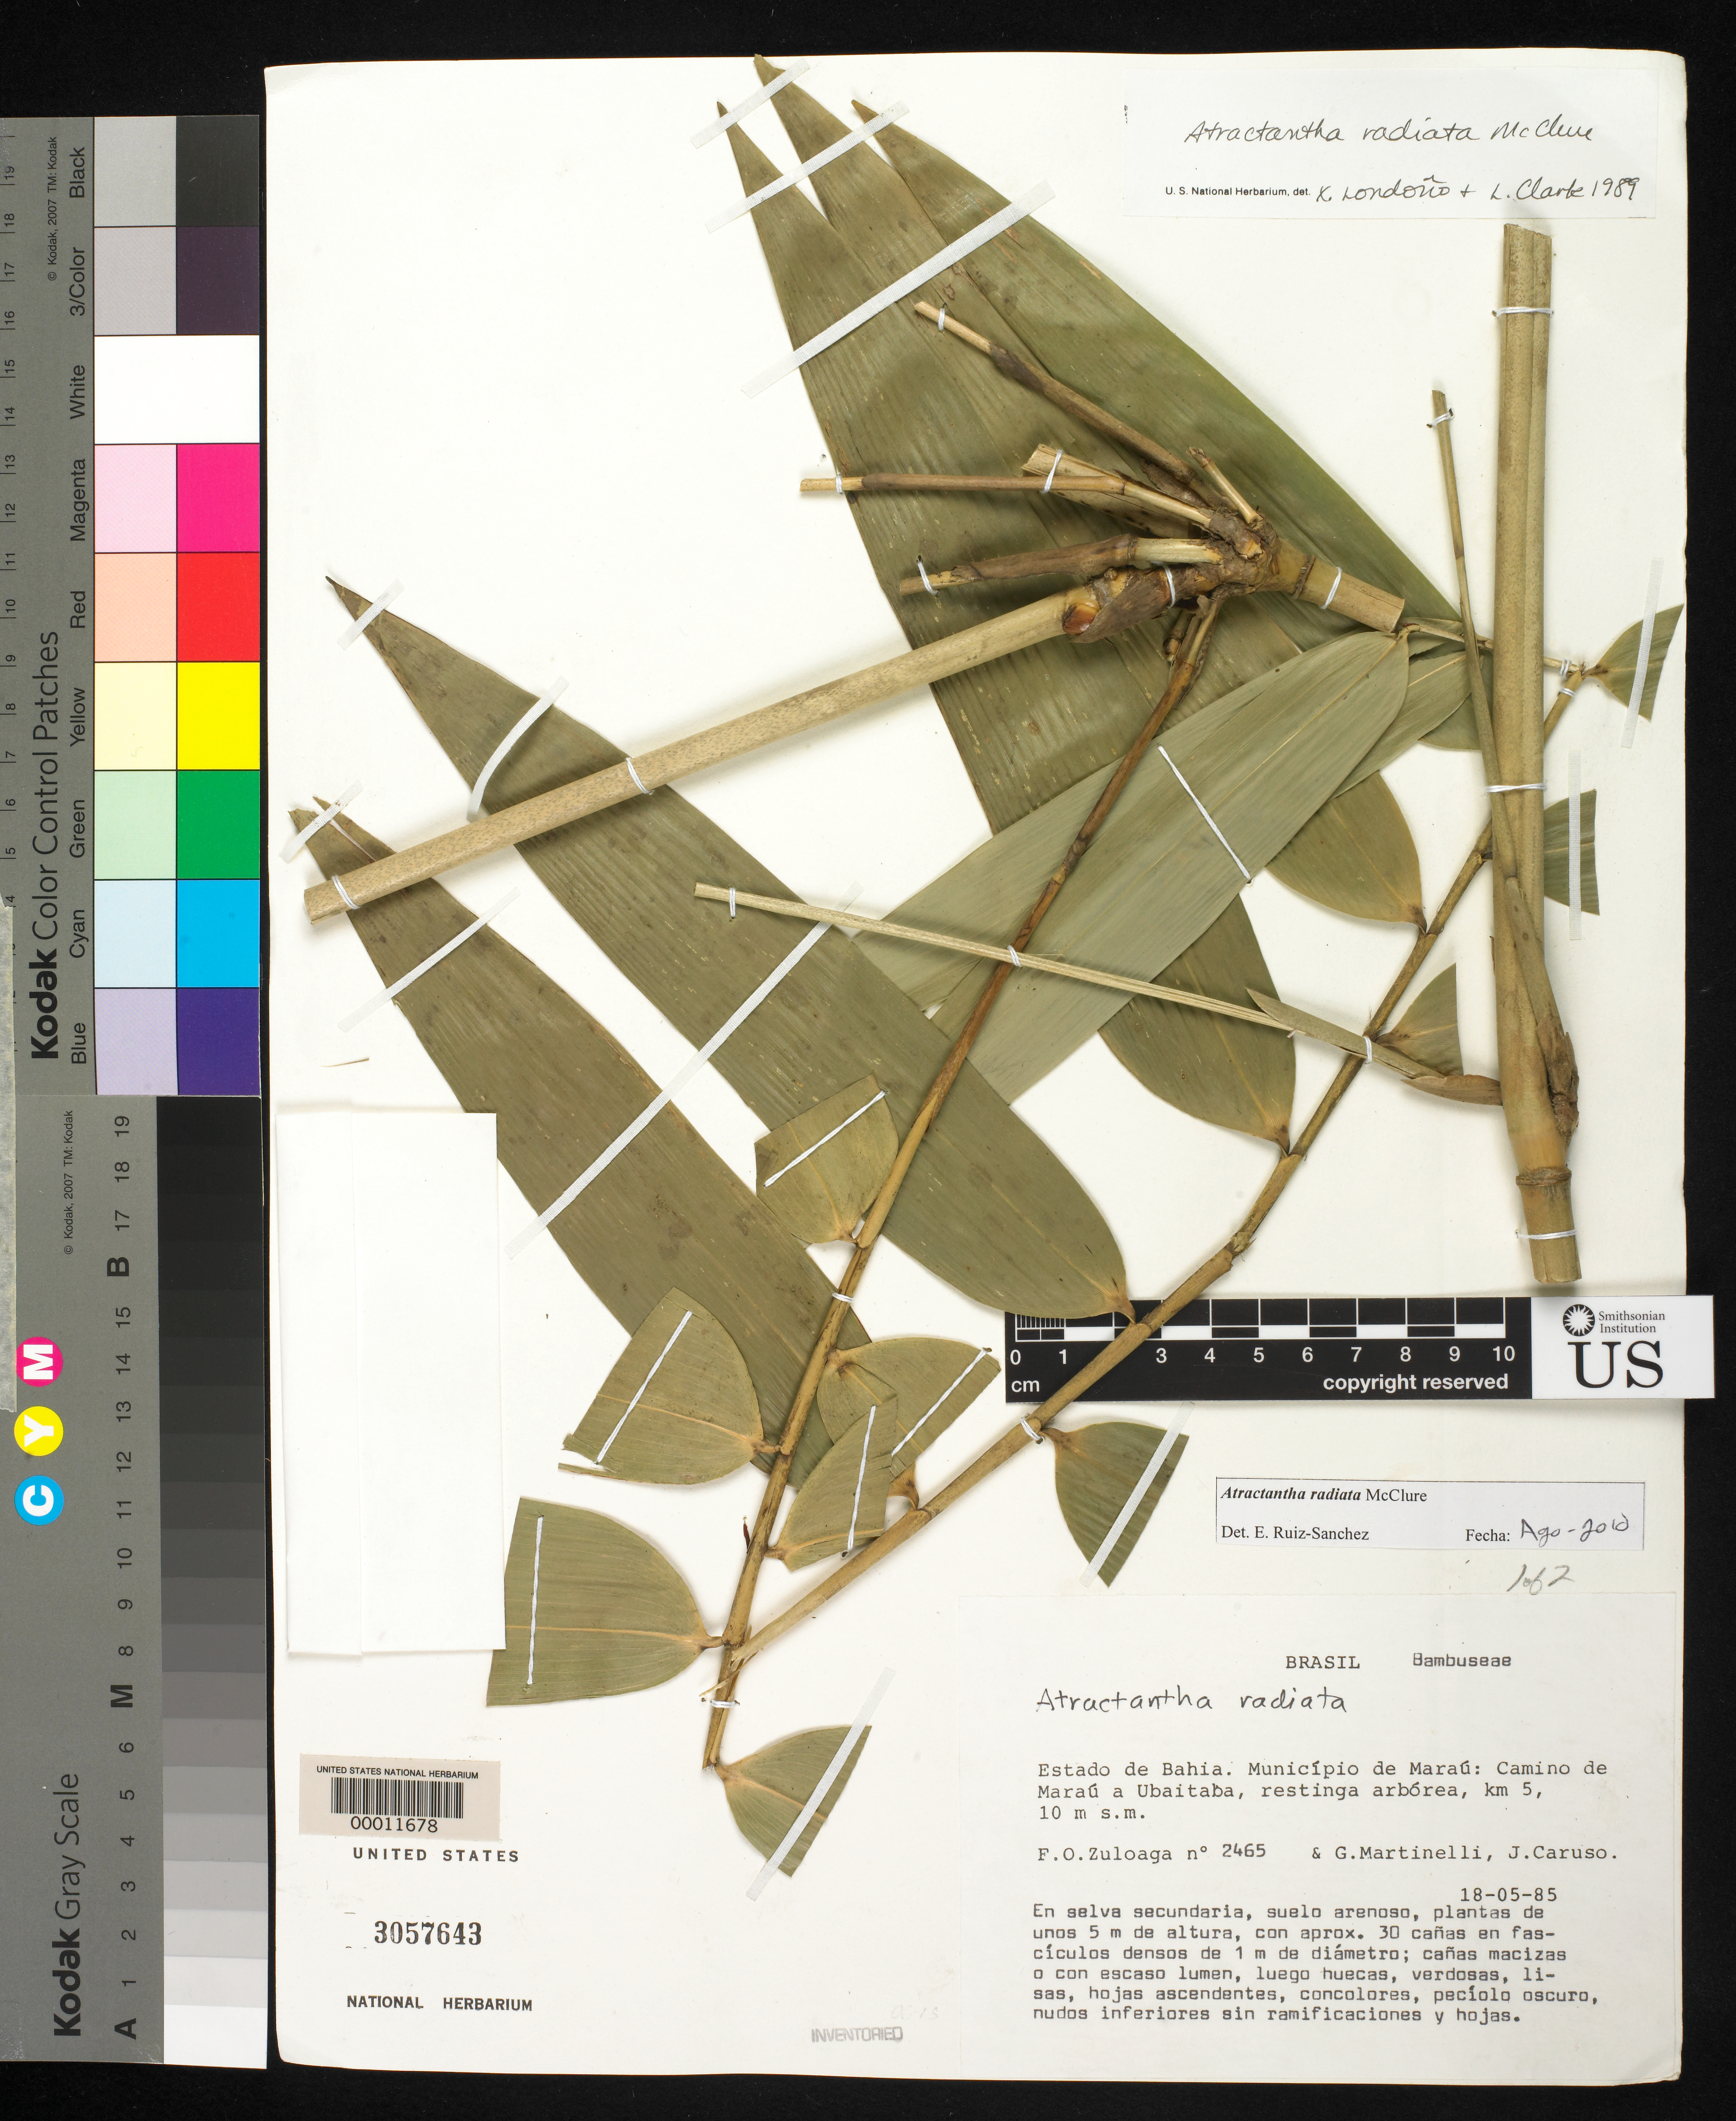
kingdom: Plantae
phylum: Tracheophyta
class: Liliopsida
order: Poales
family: Poaceae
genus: Atractantha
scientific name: Atractantha radiata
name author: McClure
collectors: F. O. Zuloaga, G. Martinelli & J. Caruso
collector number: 2465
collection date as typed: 18 May 1985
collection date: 1985-05-18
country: Brazil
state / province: Bahia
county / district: Maraú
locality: Camino de marau a ubaitaba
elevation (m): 10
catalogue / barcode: US 3057643